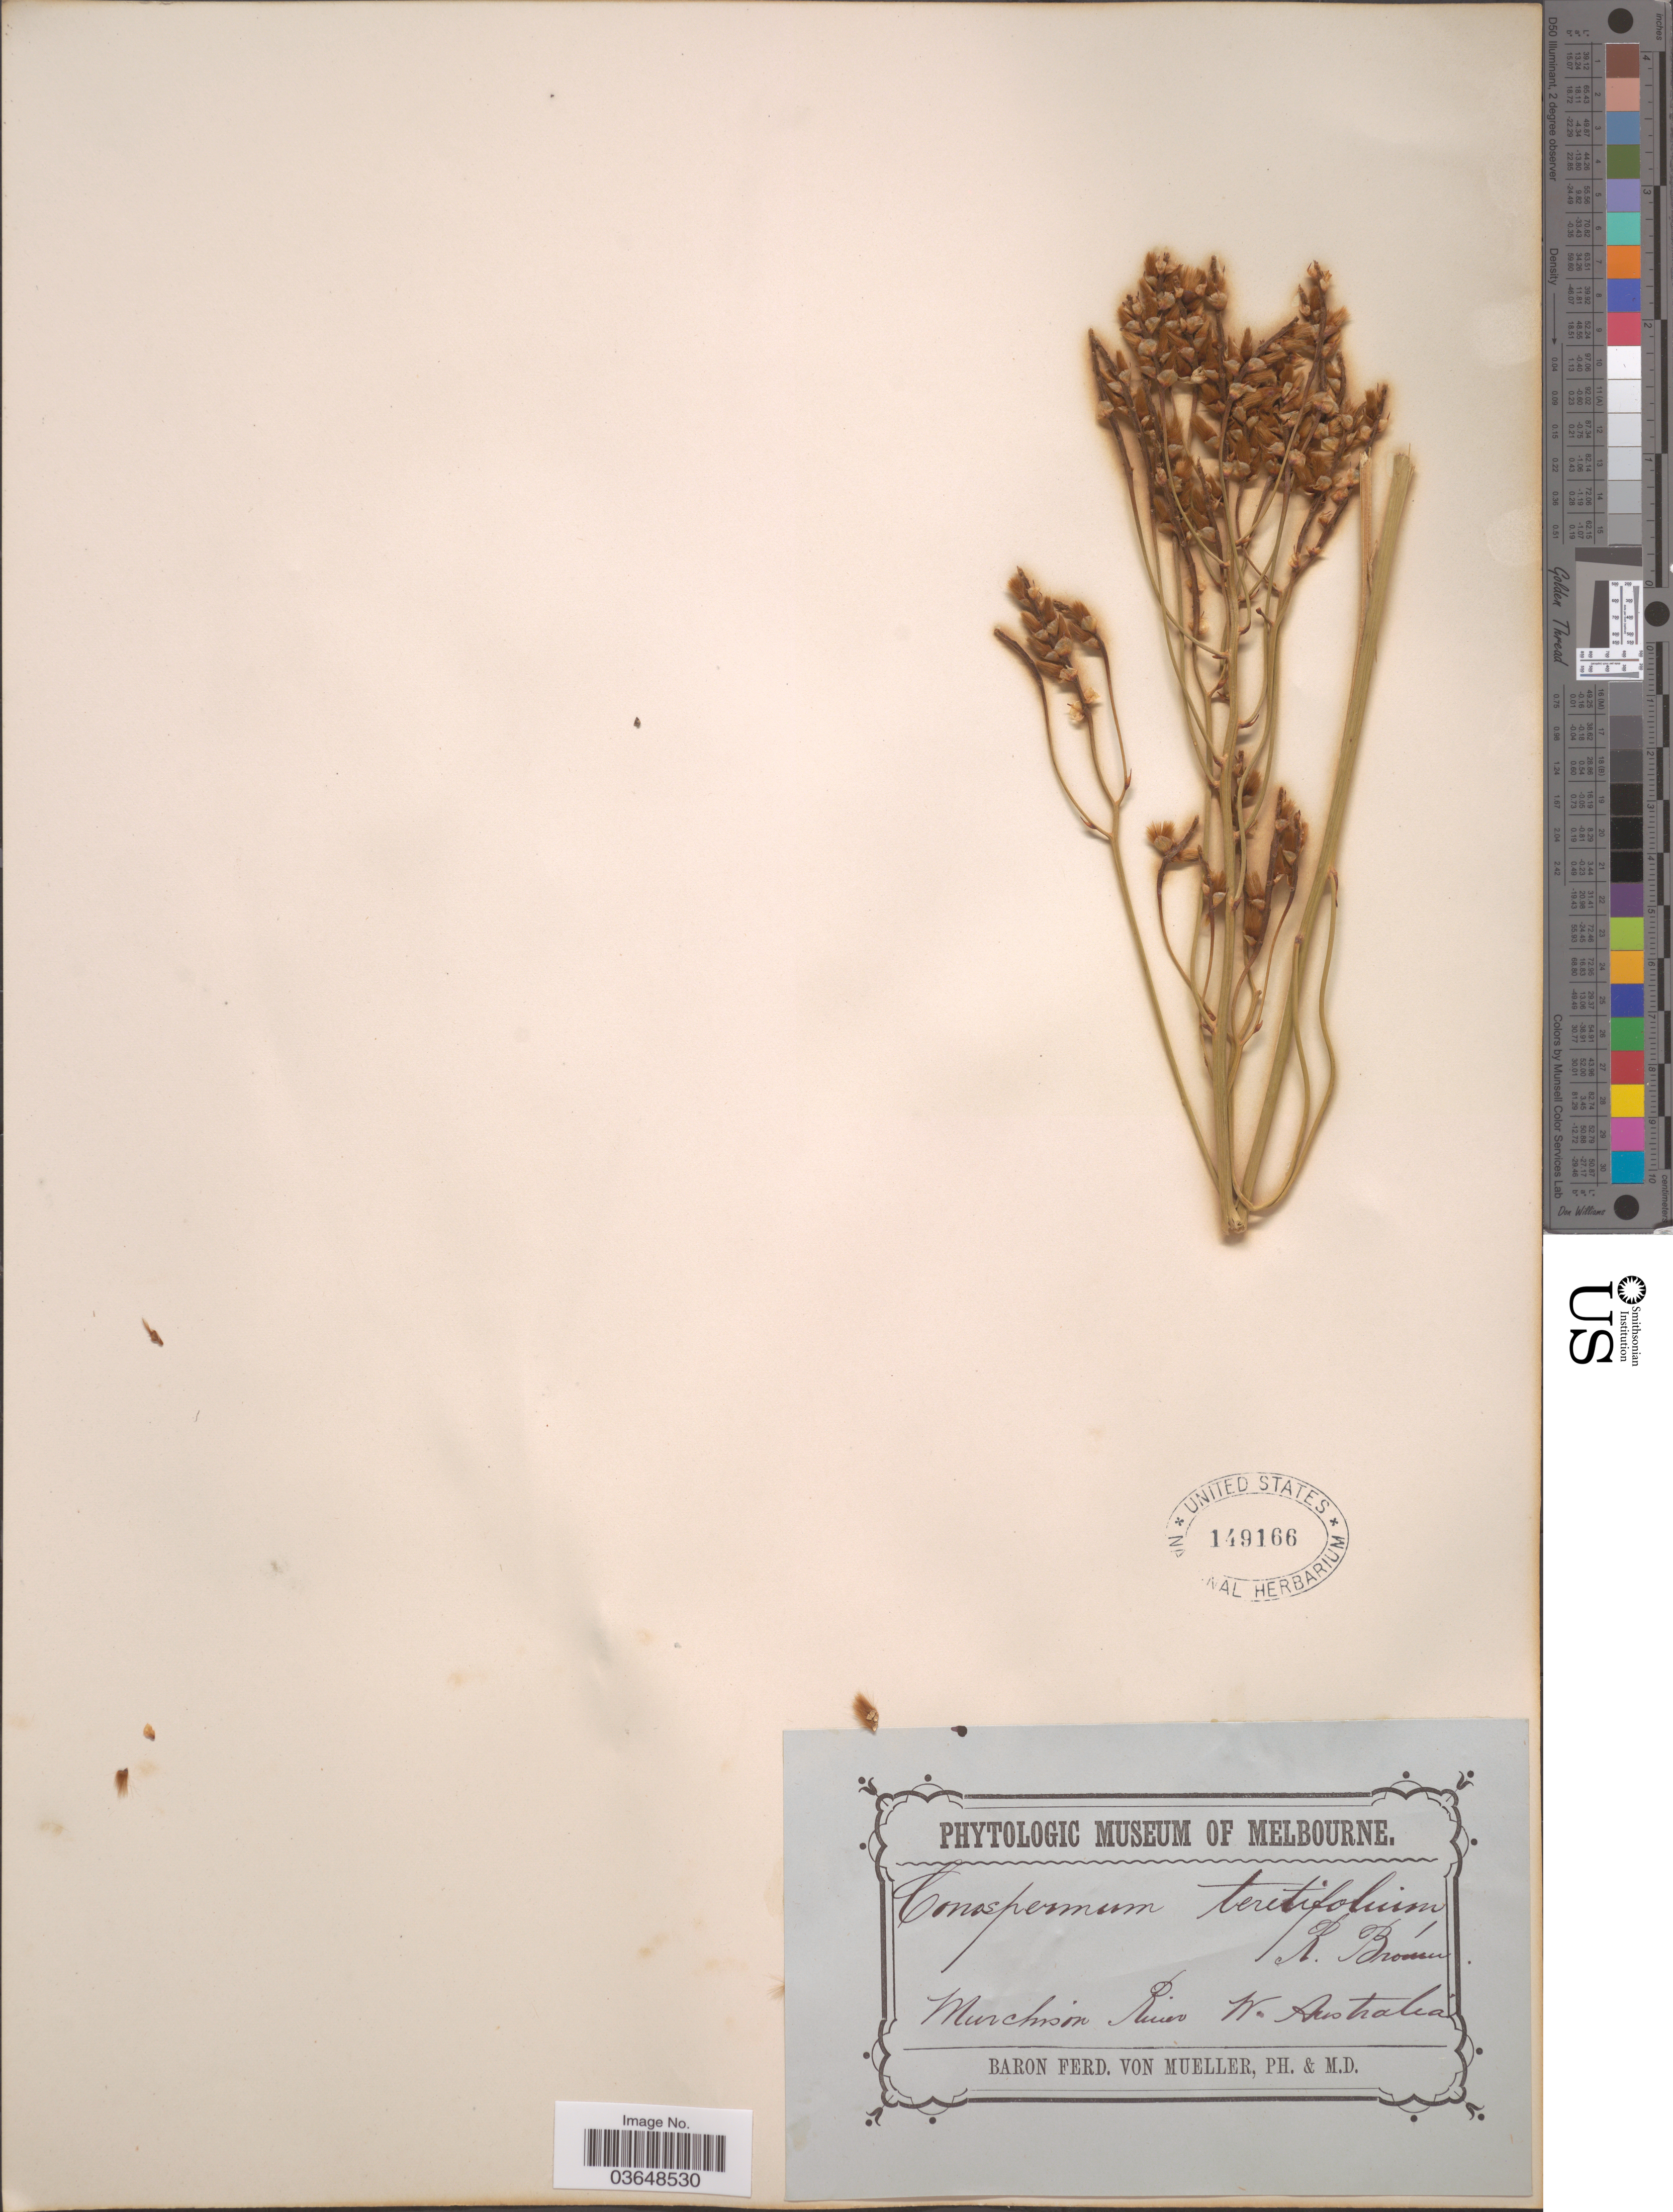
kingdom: Plantae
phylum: Tracheophyta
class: Magnoliopsida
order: Proteales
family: Proteaceae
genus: Conospermum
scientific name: Conospermum teretifolium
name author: R. Br.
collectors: F. Mueller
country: Australia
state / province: Western Australia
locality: Murchison River. W. Australia.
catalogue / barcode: US 149166